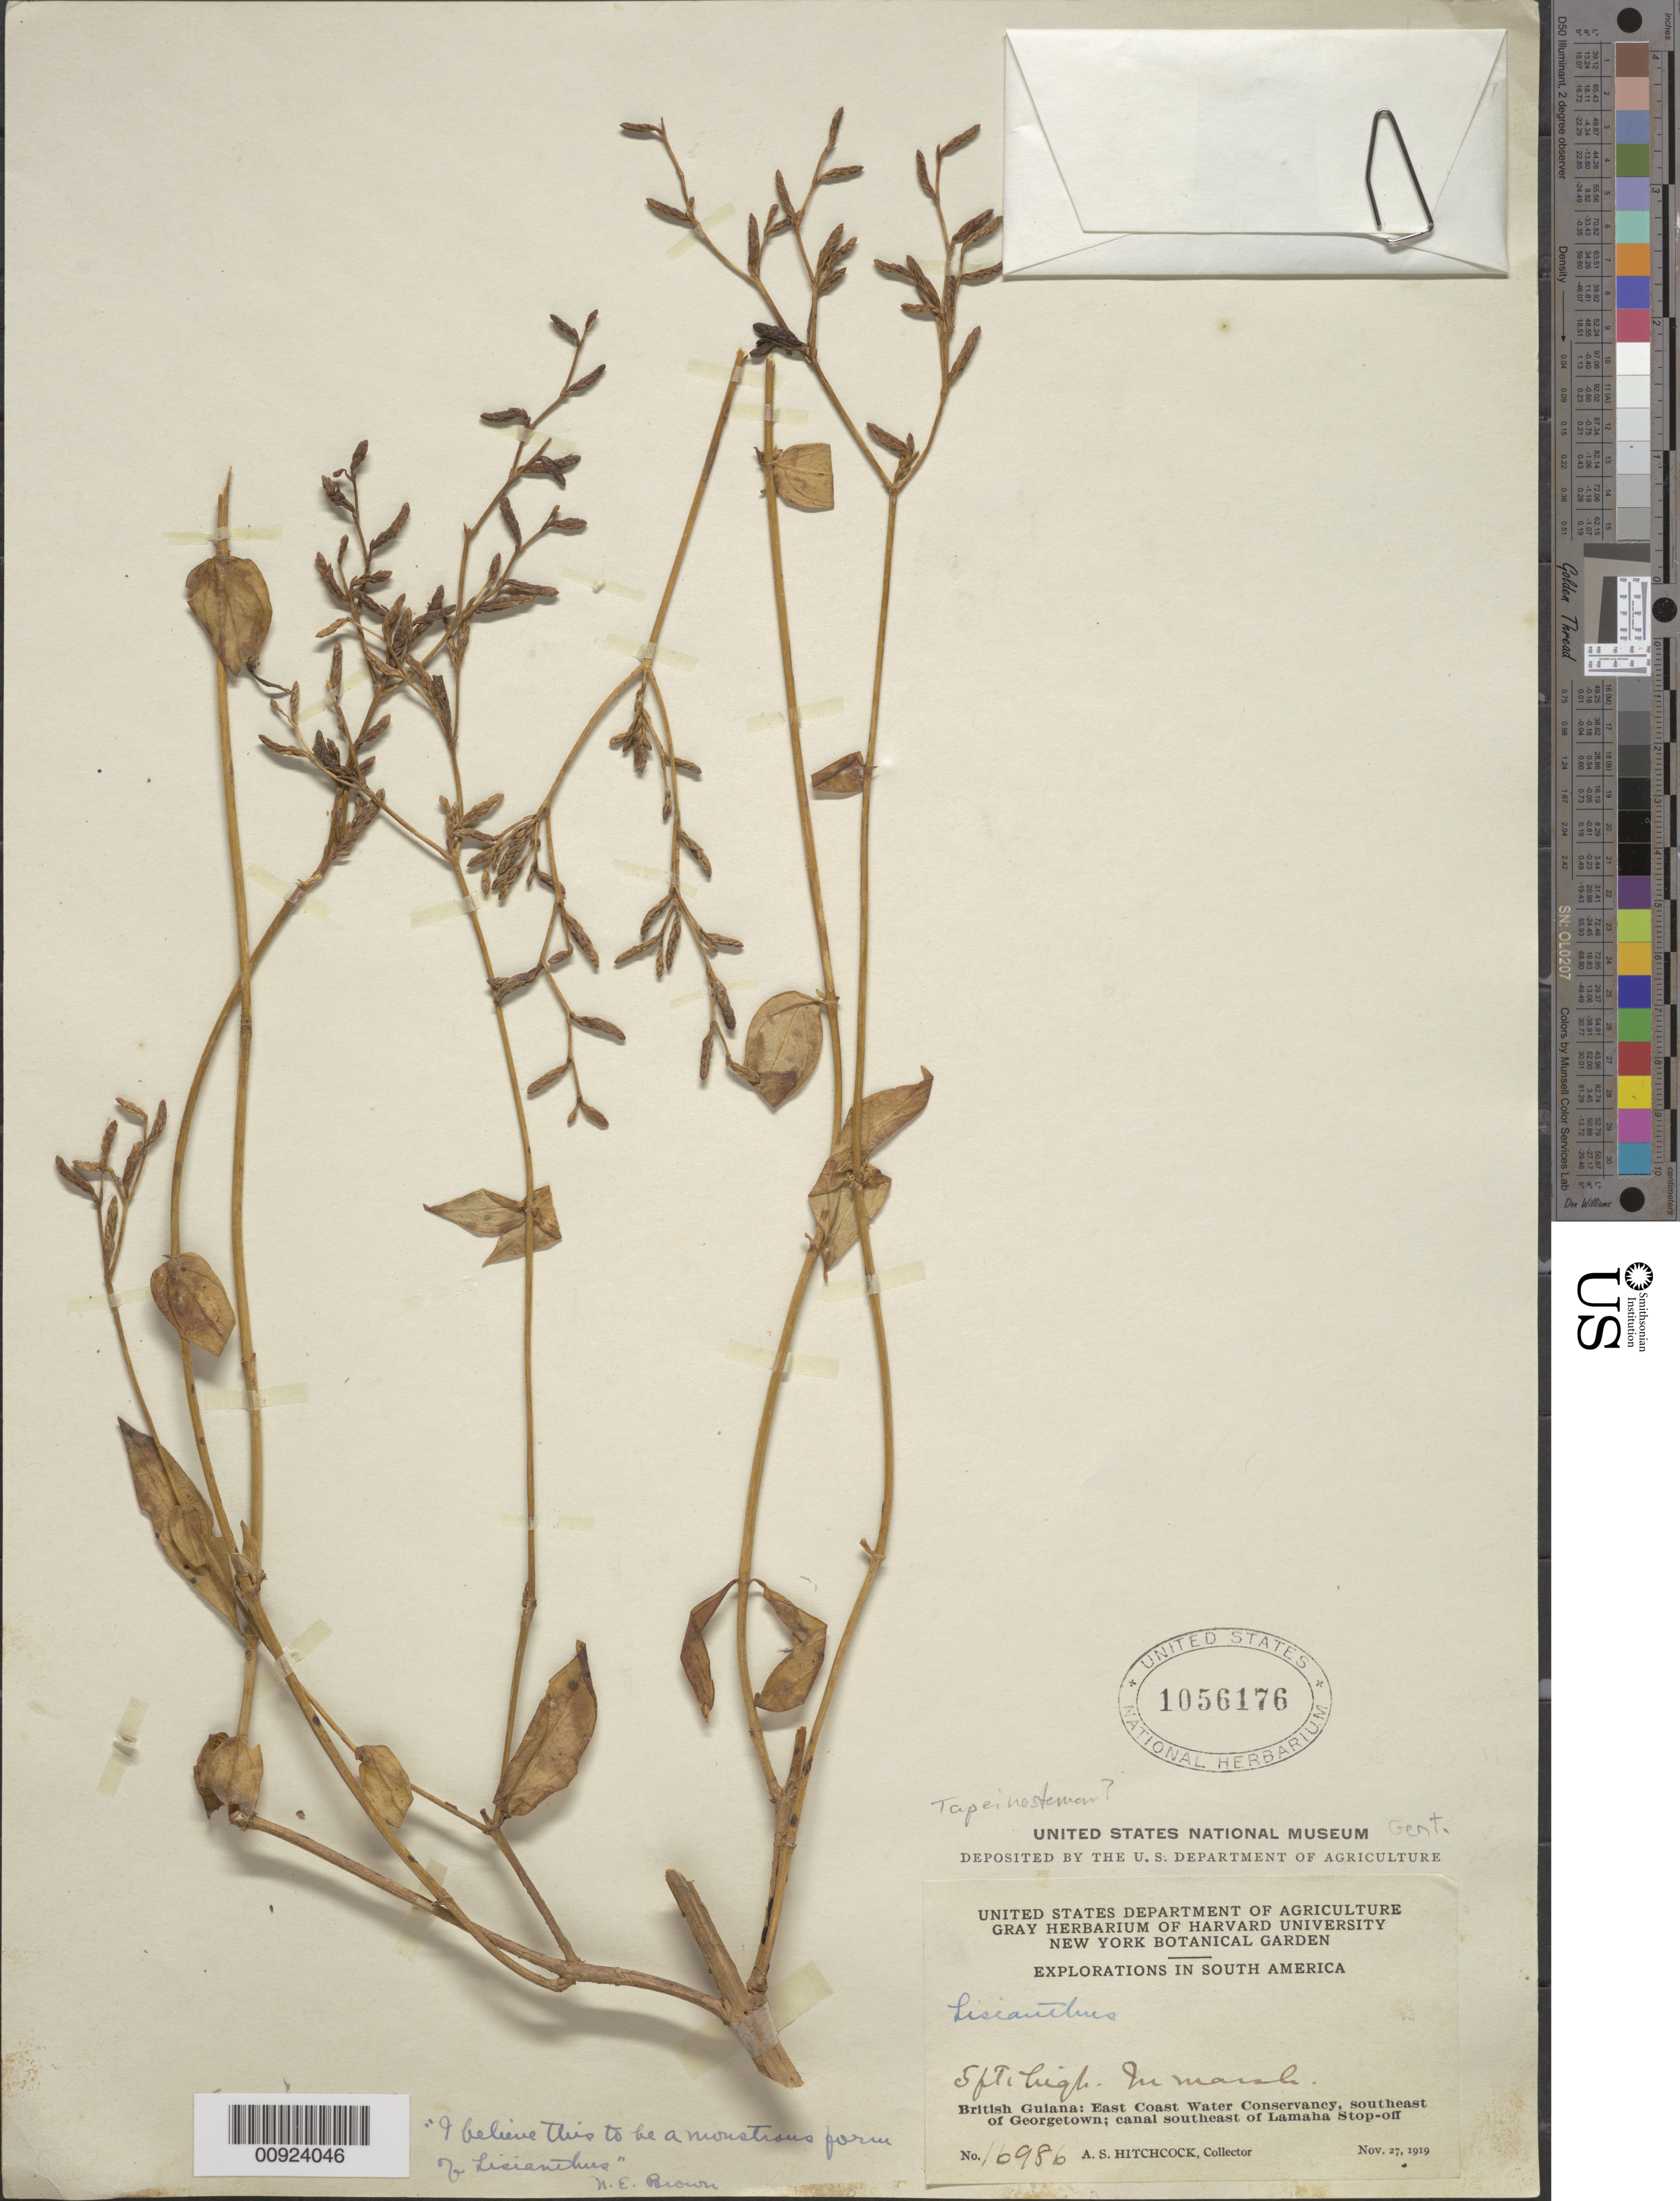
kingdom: Plantae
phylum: Tracheophyta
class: Magnoliopsida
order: Gentianales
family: Gentianaceae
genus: Tapeinostemon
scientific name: Tapeinostemon sp.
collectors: A. S. Hitchcock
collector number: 16986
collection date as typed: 27-Nov-19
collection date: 1919-11-27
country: Guyana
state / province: Demerara-Mahaica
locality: Georgetown, SE of, East Coast Water Conservancy; canal SE of Lamaha Stop-off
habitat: Marsh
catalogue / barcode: US 1056176